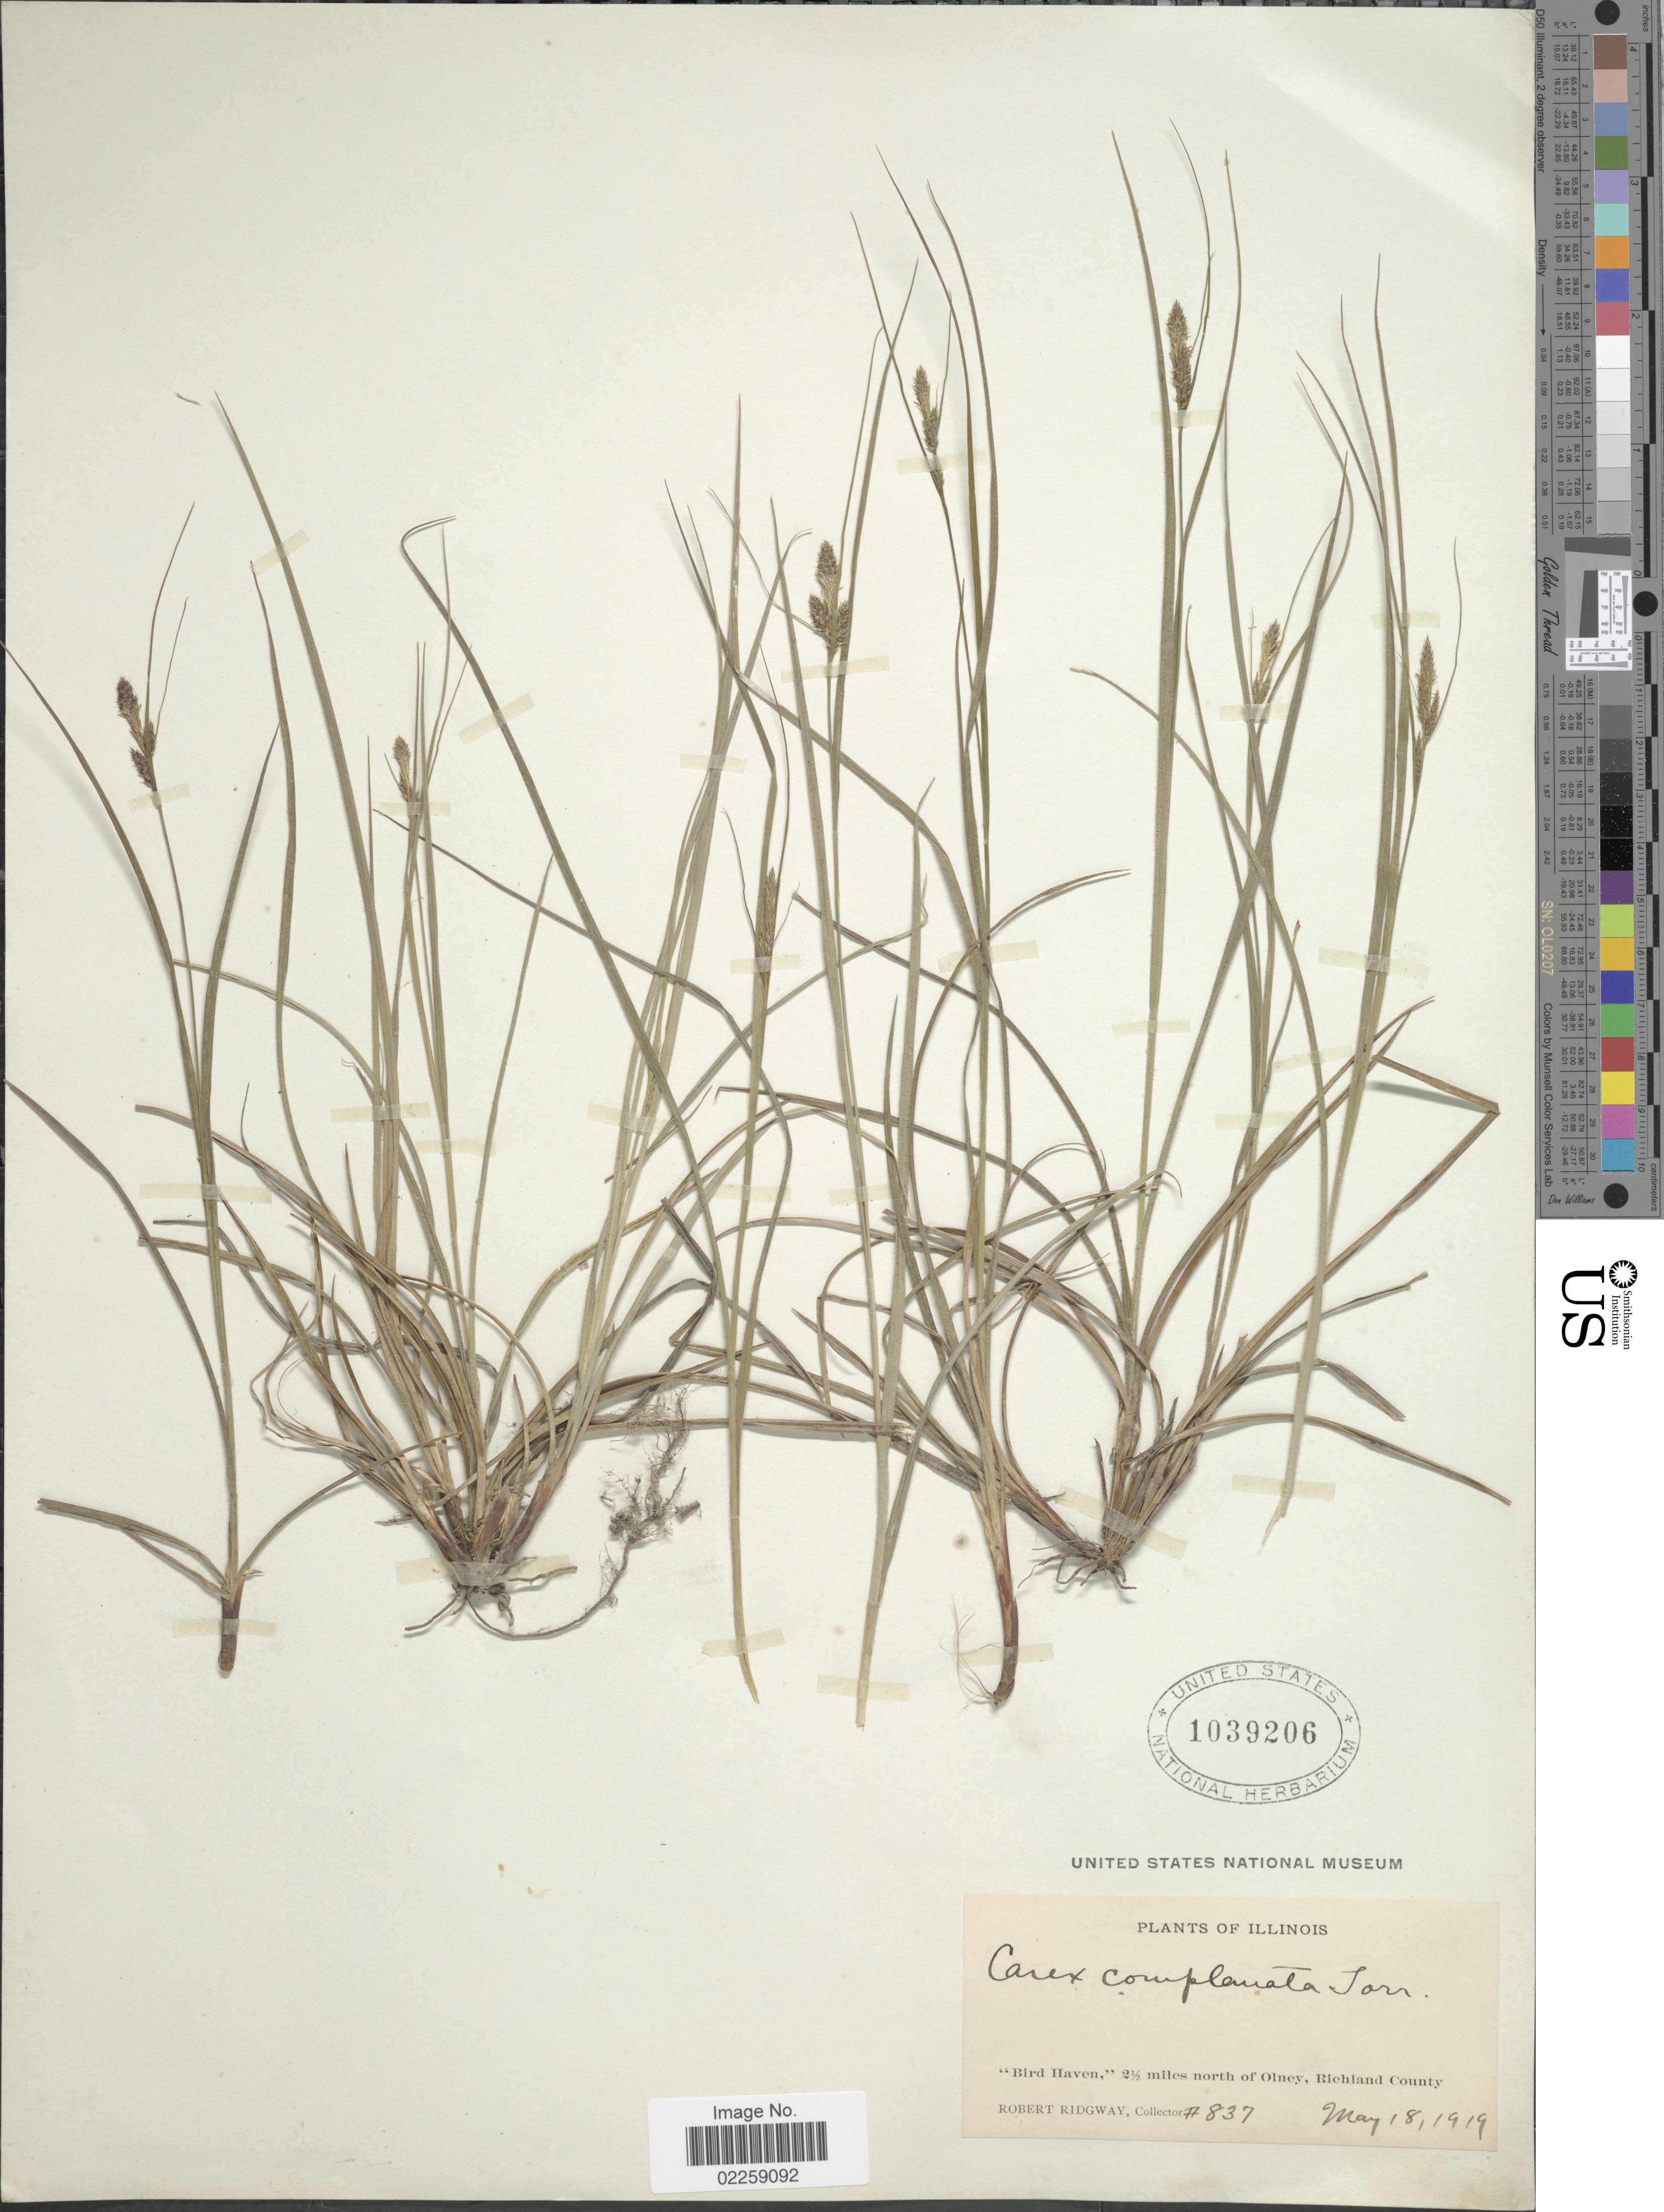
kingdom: Plantae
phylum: Tracheophyta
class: Liliopsida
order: Poales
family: Cyperaceae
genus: Carex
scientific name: Carex complanata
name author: Torr. & Hook.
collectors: R. Ridgway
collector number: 837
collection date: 1919-05-18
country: United States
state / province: Illinois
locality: Bird Haven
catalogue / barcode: US 1039206